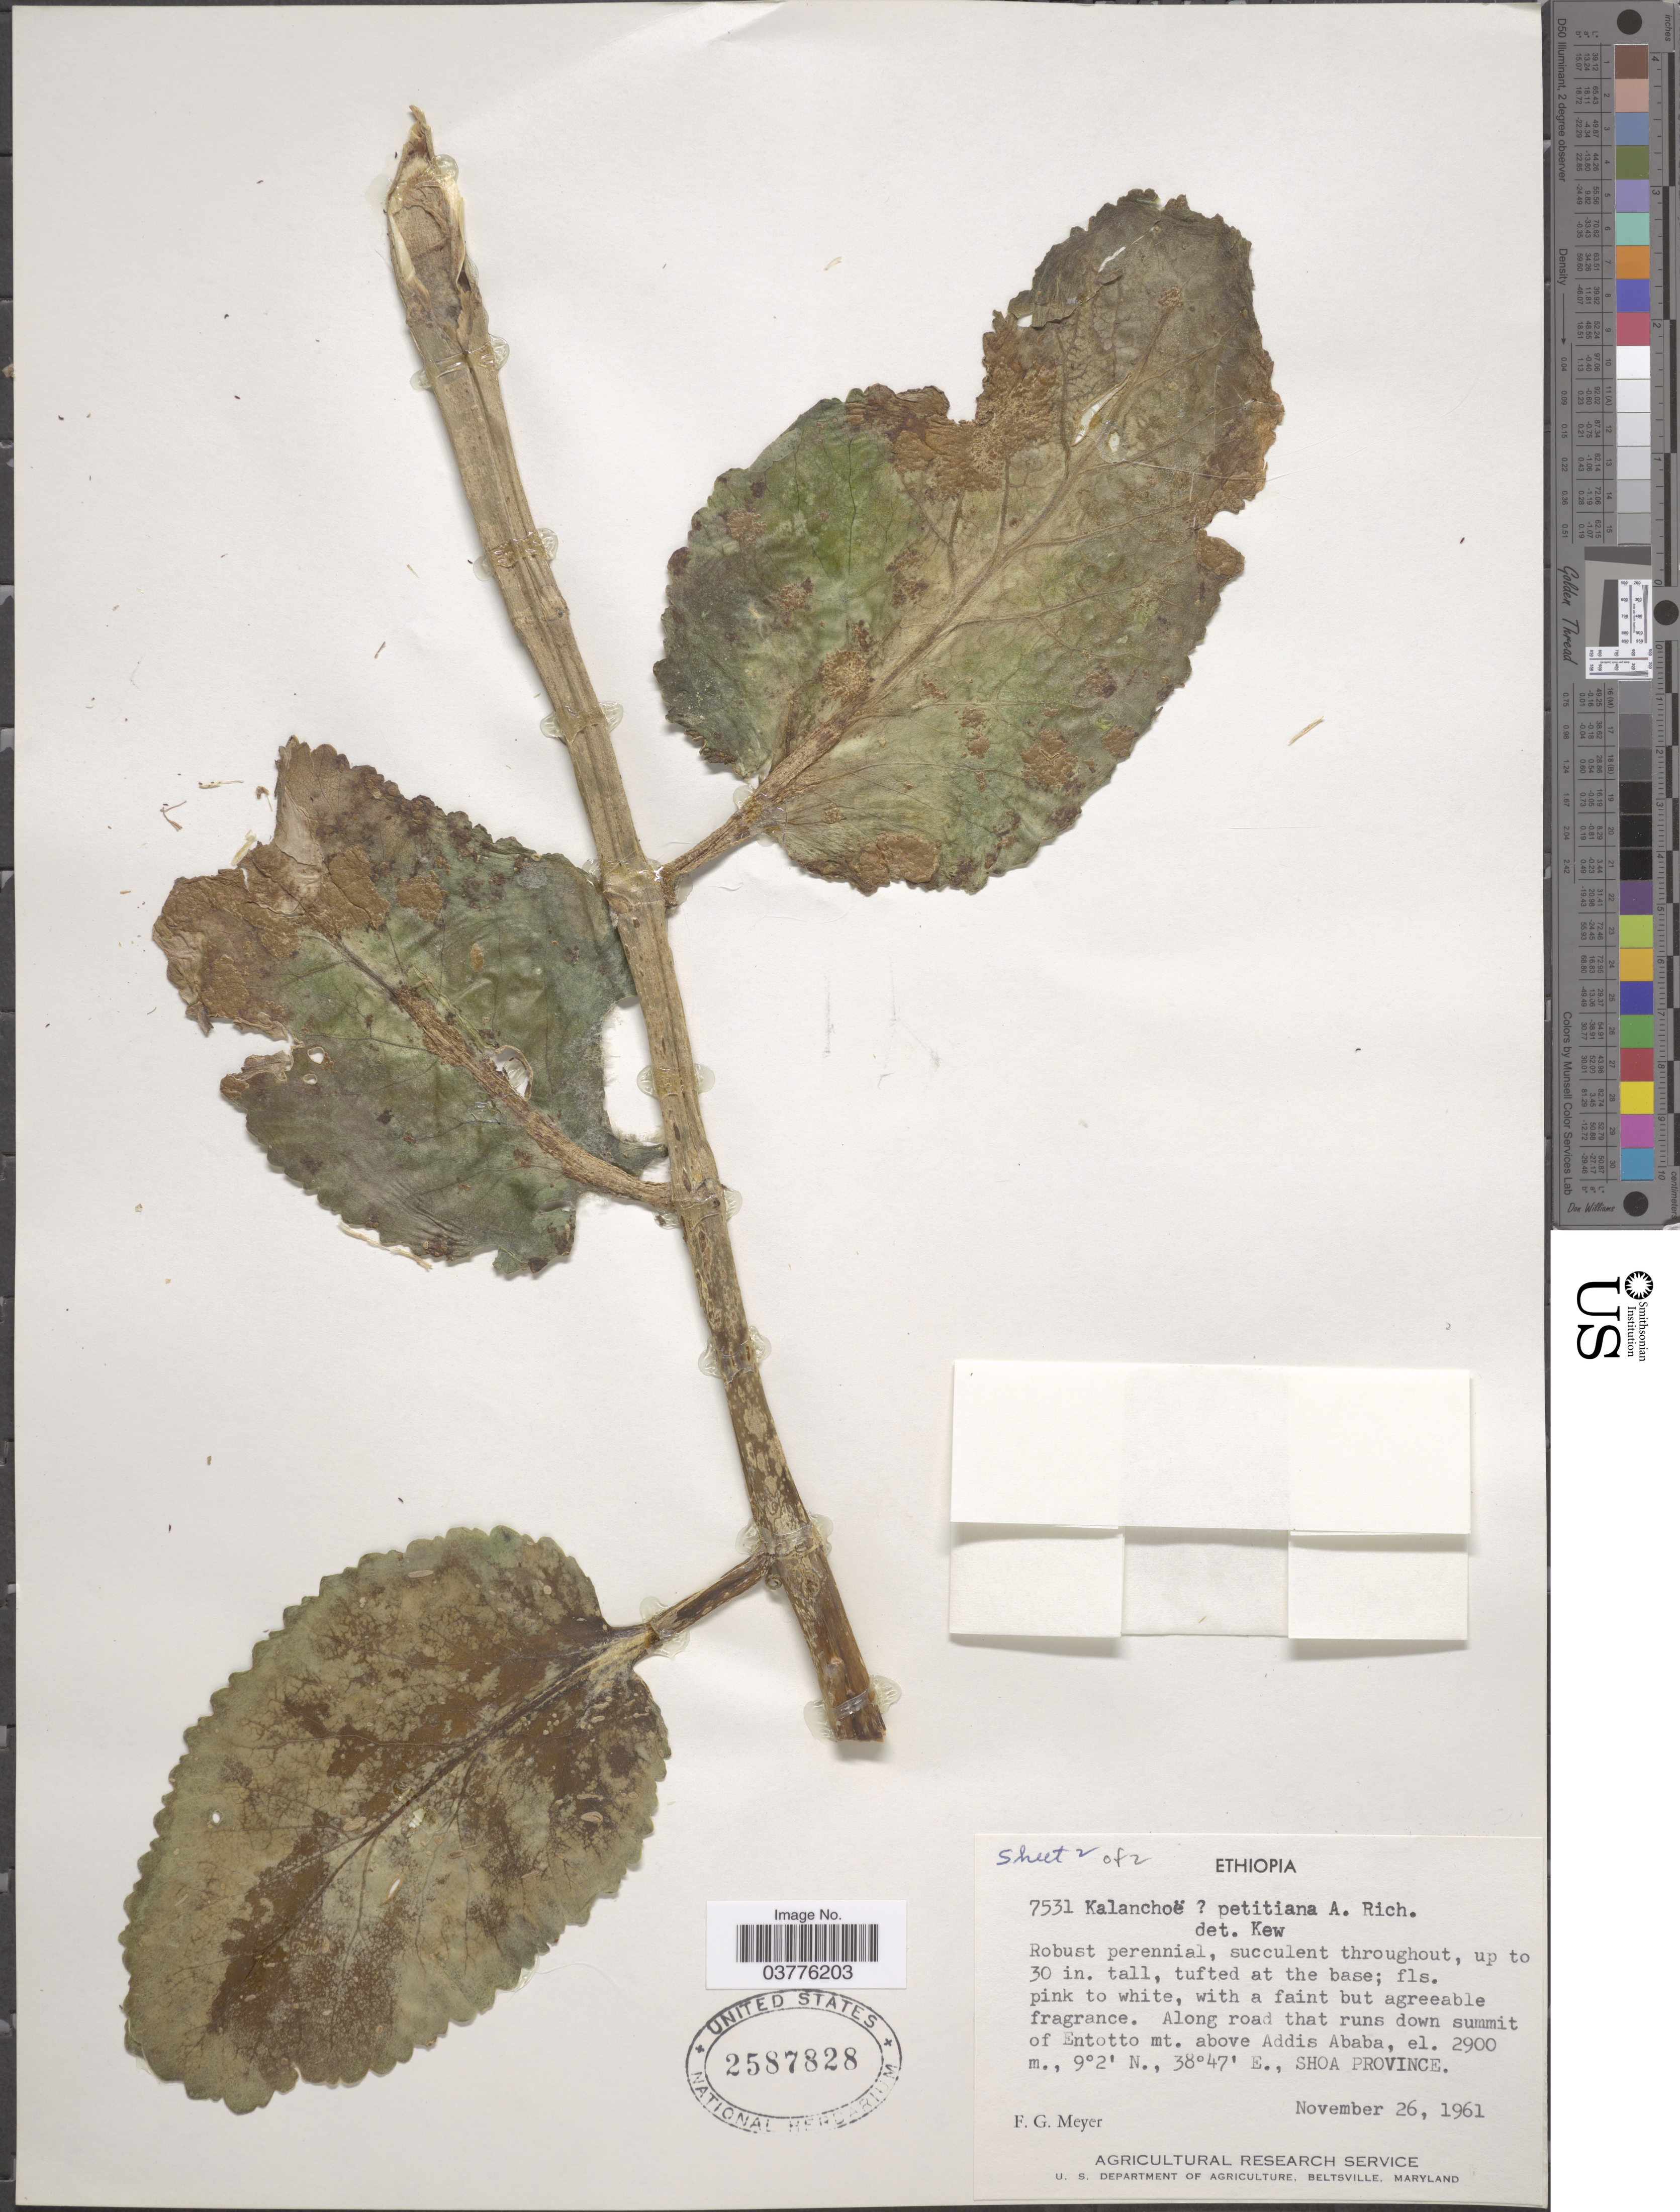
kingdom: Plantae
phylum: Tracheophyta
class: Magnoliopsida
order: Saxifragales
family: Crassulaceae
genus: Kalanchoe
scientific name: Kalanchoe petitiana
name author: A. Rich.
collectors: F. G. Meyer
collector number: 7531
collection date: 1961-11-26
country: Ethiopia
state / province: Addis Ababa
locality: Along road that runs down summit of Entotto mt. above Addis Ababa. Shoa Province.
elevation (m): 2900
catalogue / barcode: US 2587828